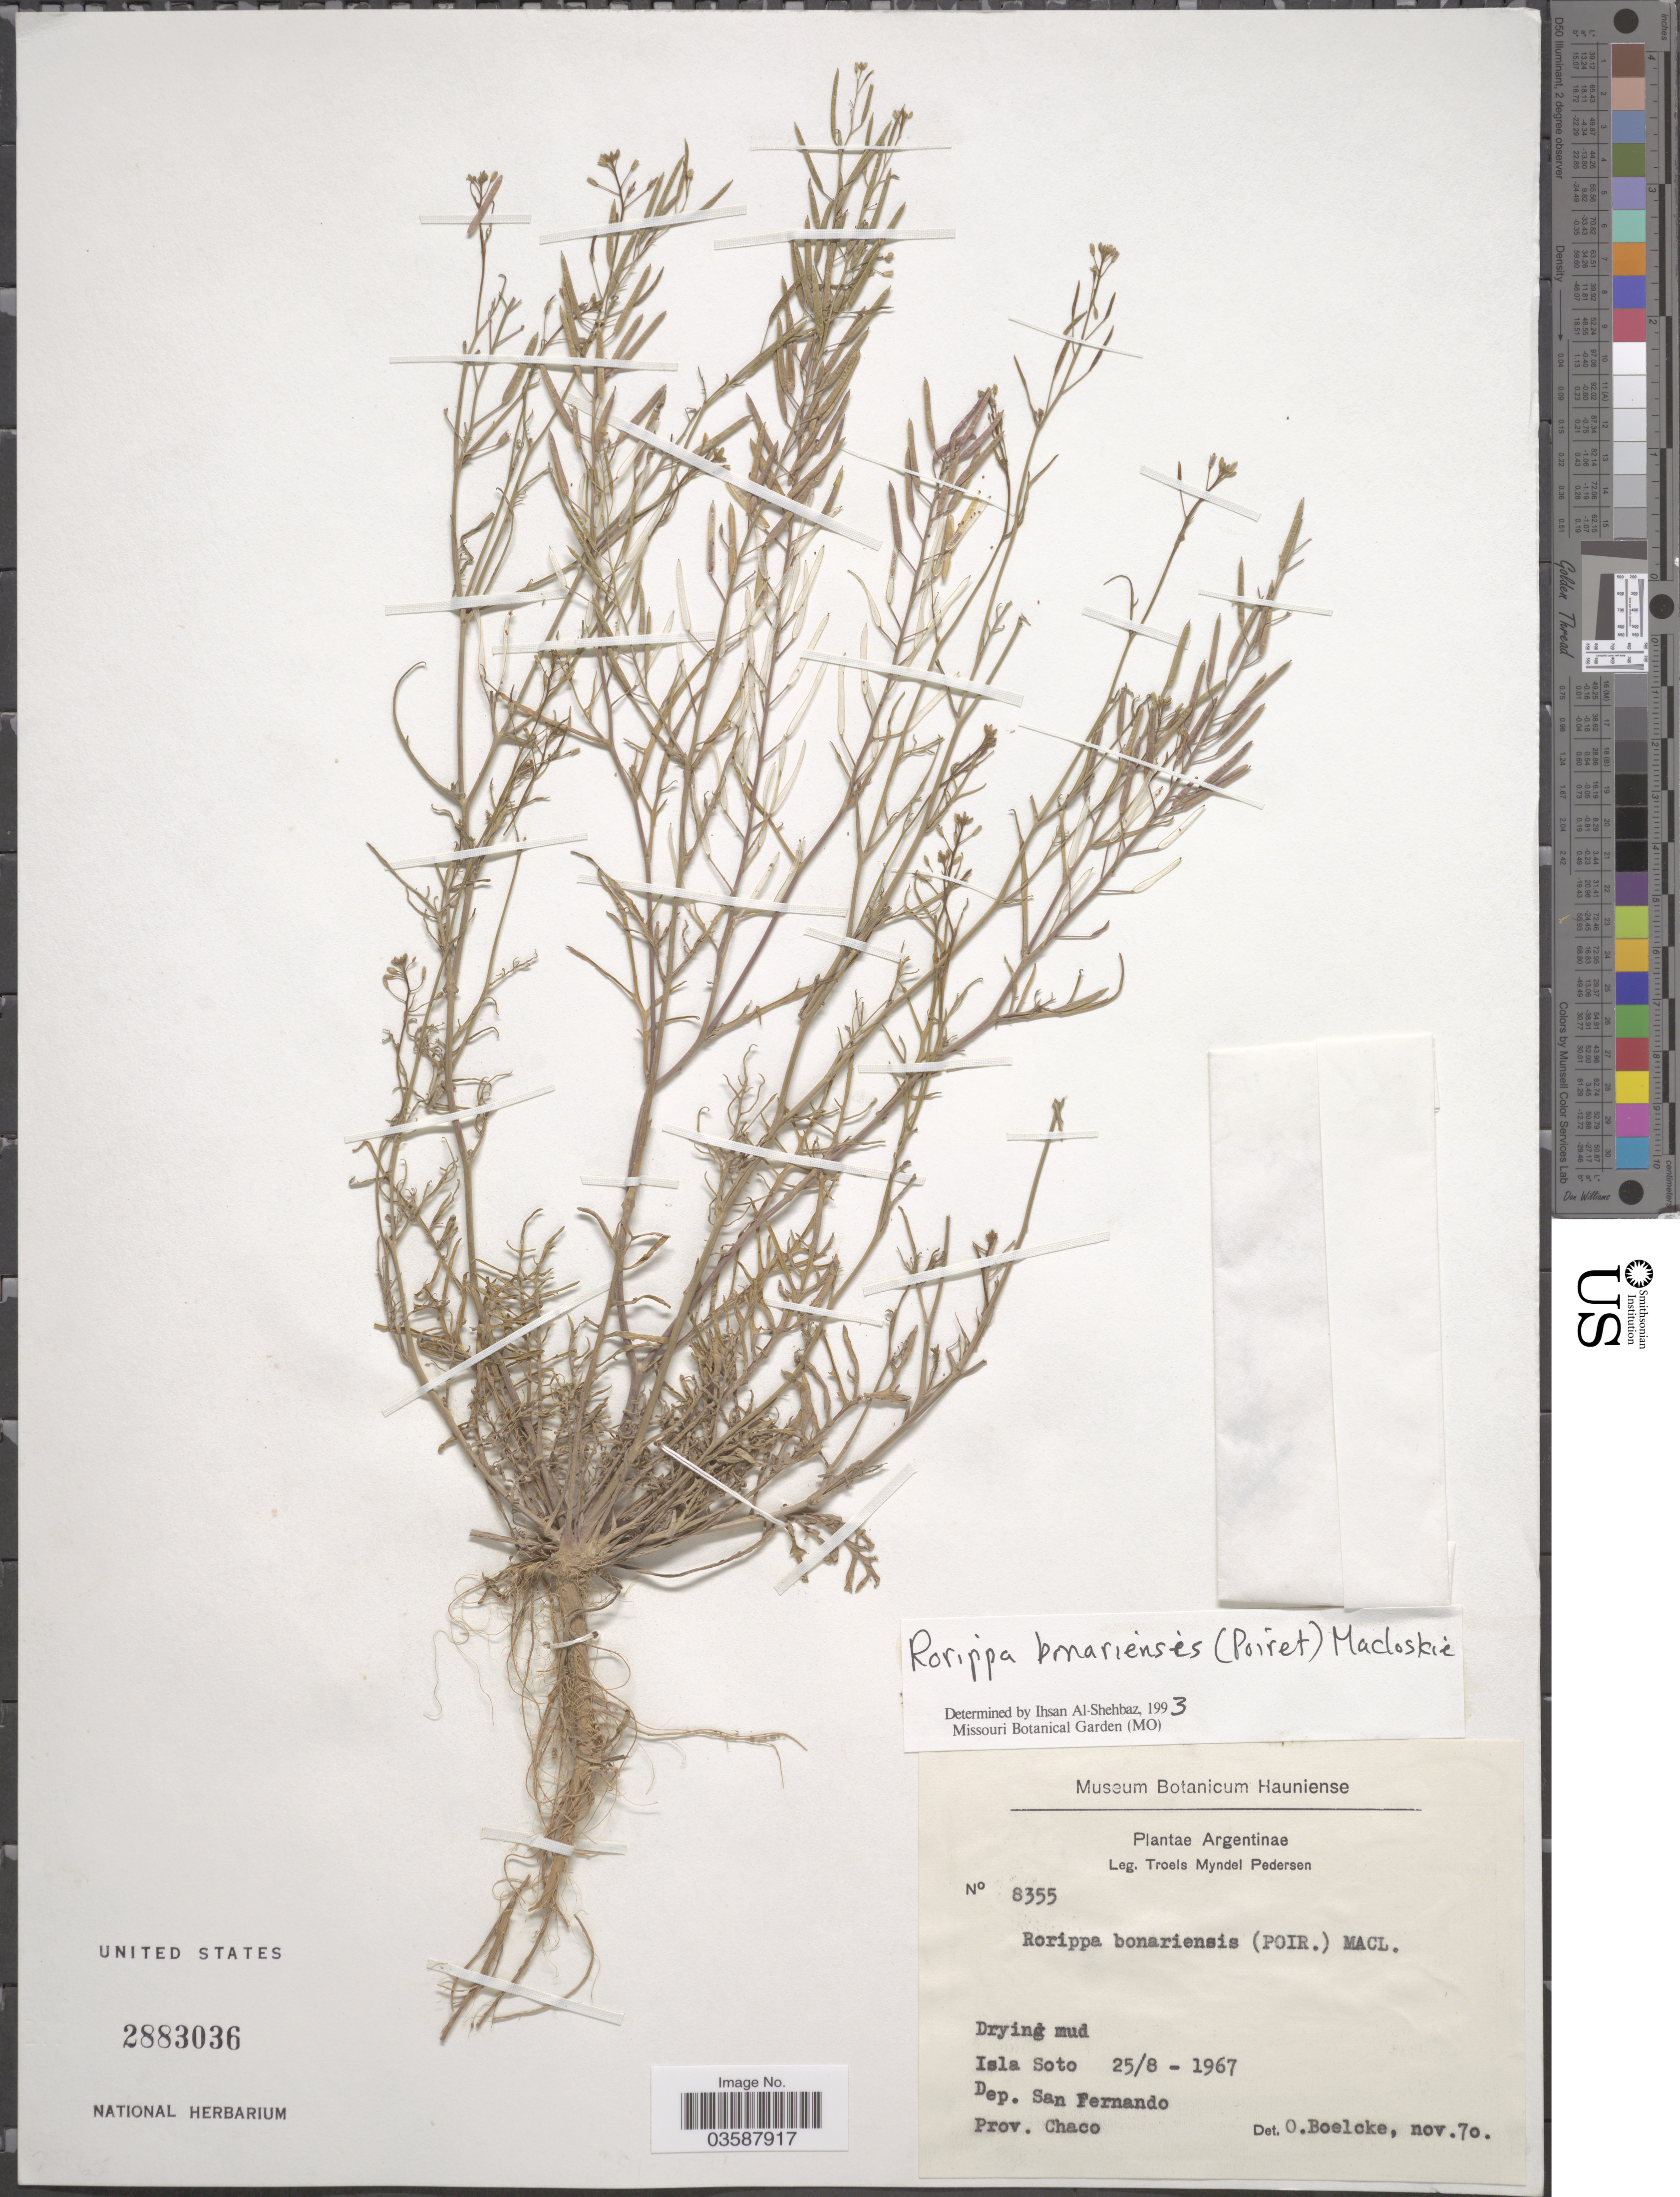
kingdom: Plantae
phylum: Tracheophyta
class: Magnoliopsida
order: Brassicales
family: Brassicaceae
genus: Rorippa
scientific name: Rorippa bonariensis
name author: (Poir.) Macloskie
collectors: T. Pederson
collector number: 8355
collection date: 1967-08-25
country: Argentina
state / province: Chaco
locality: Isla Soto, Dep. San Fernando, Prov. Chaco.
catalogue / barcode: US 2883036